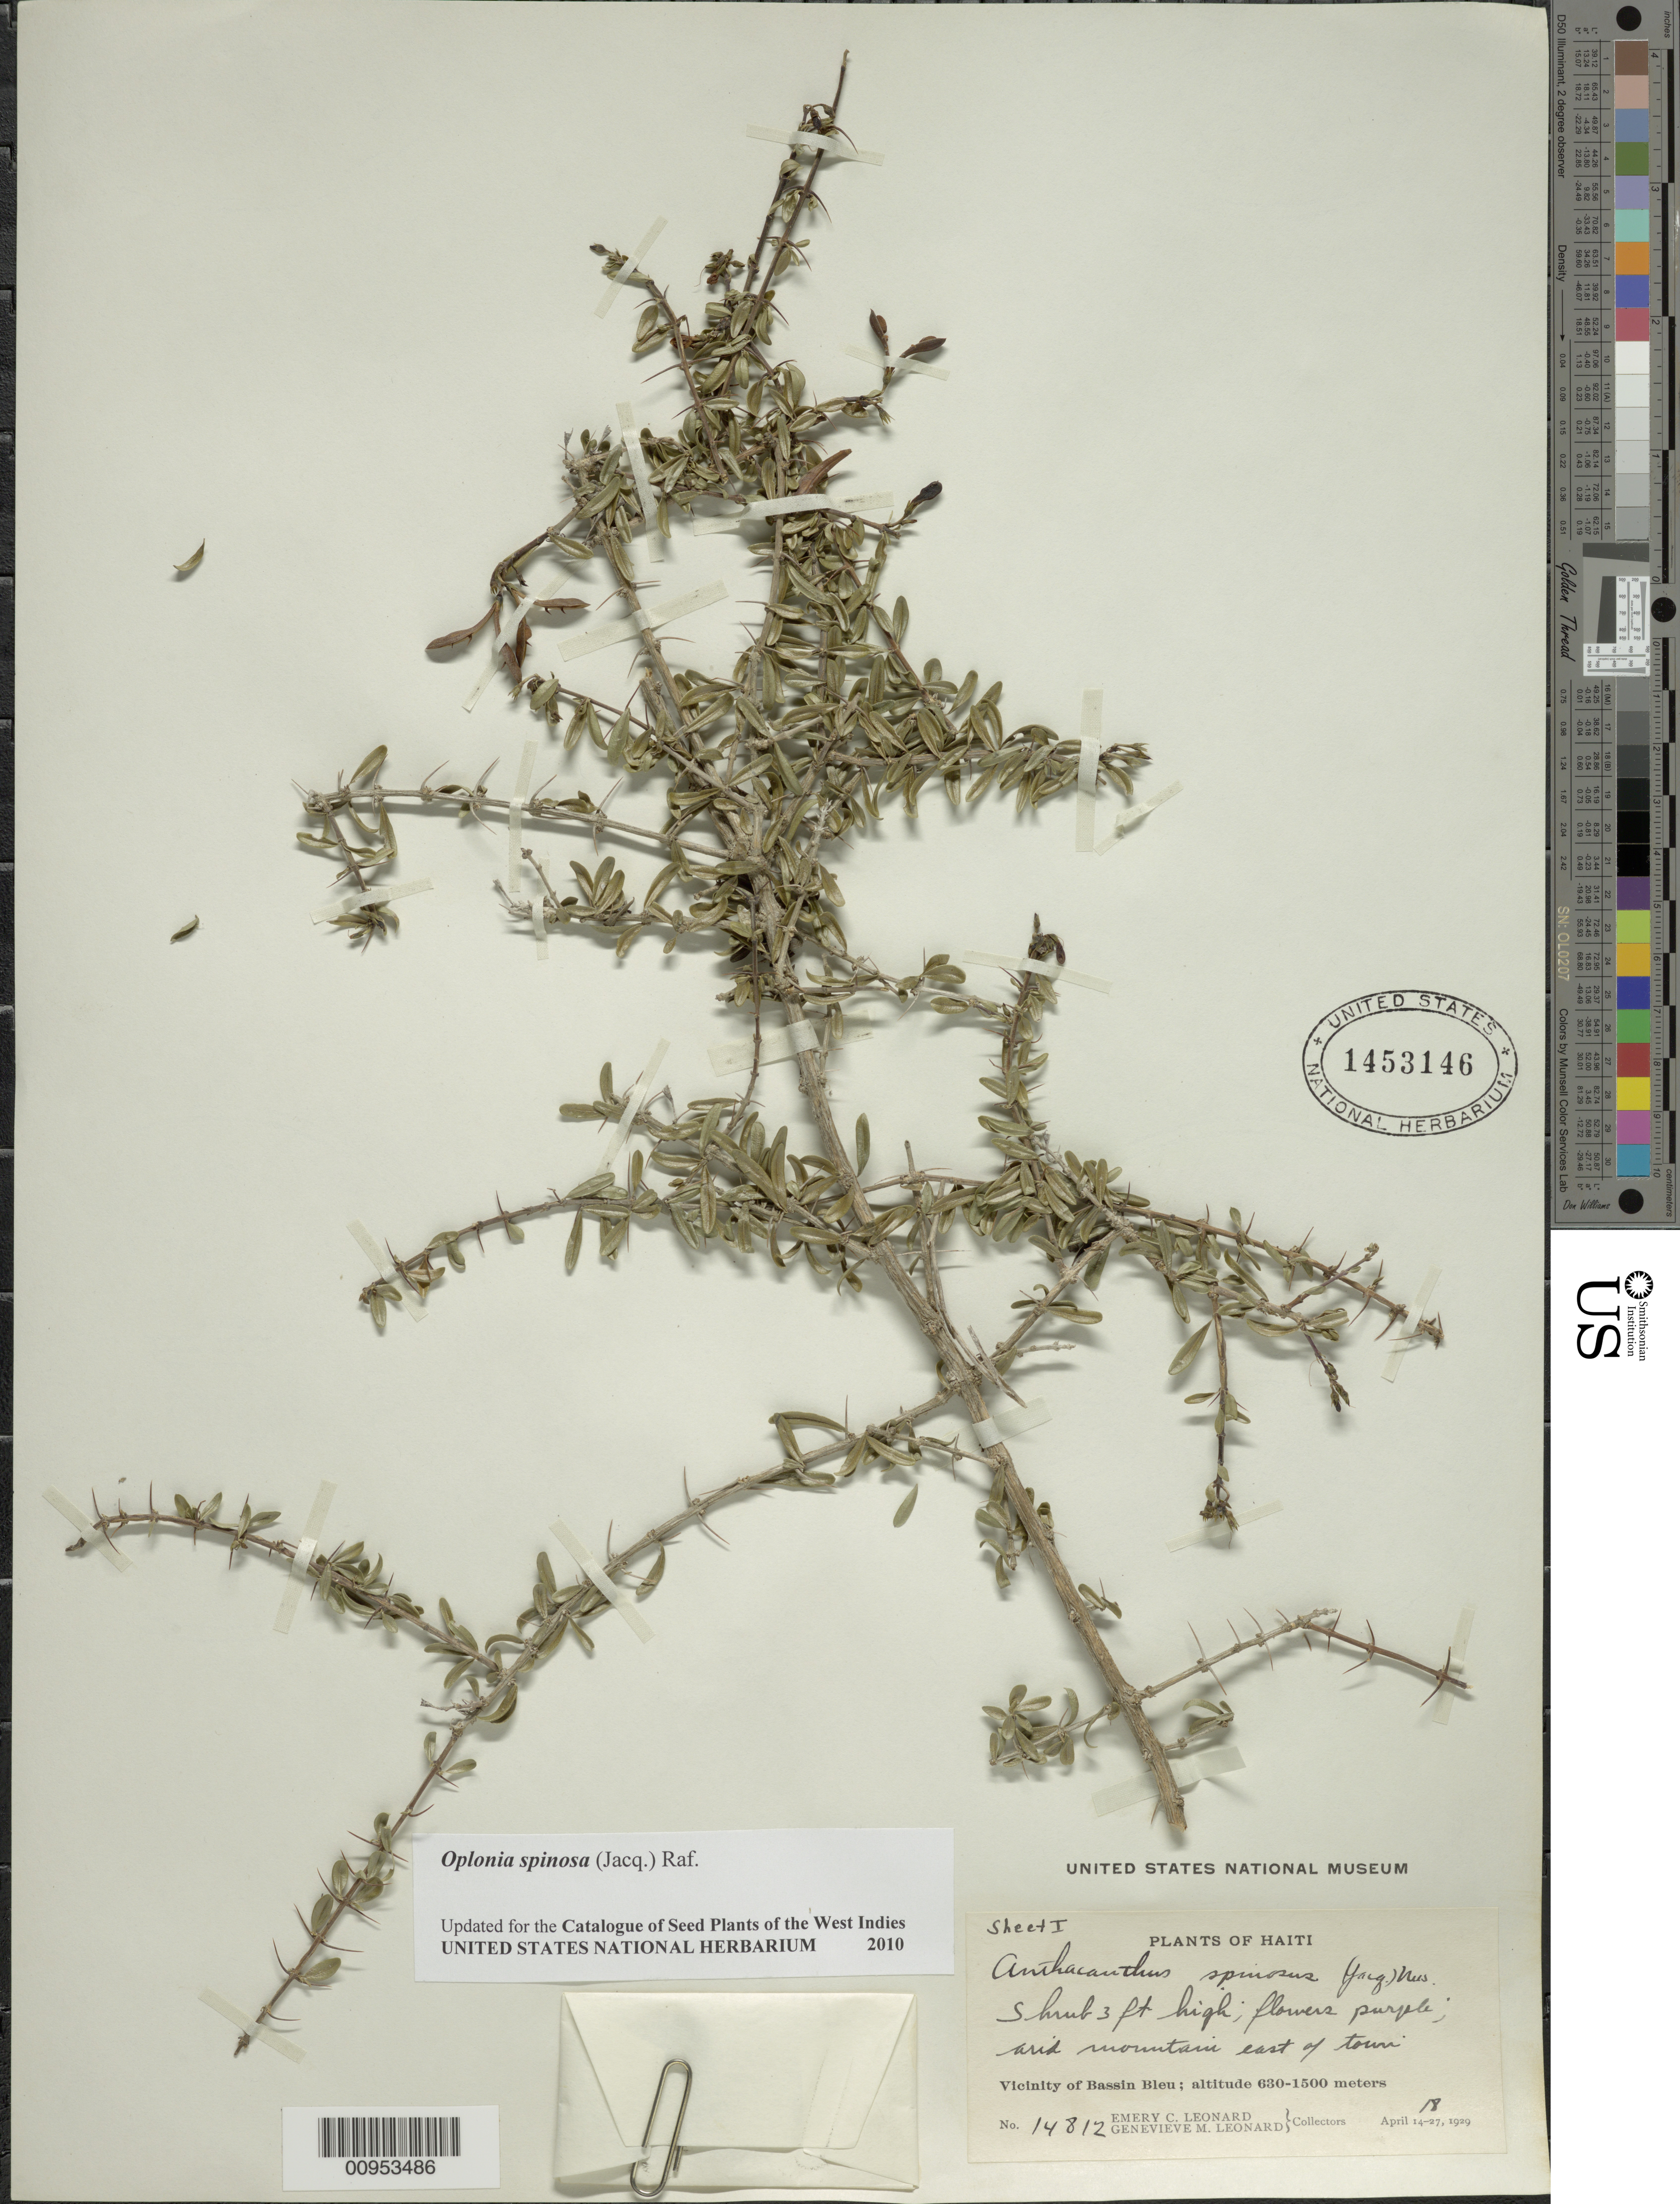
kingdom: Plantae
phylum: Tracheophyta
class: Magnoliopsida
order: Lamiales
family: Acanthaceae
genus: Oplonia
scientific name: Oplonia spinosa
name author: Raf.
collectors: E. C. Leonard & G. M. Leonard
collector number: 14812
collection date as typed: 18 Apr 1929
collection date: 1929-04-18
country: Haiti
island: Hispaniola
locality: Vicinity of Bassin Bleu, east of town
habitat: Arid mountains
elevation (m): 630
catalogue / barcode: US 1453146